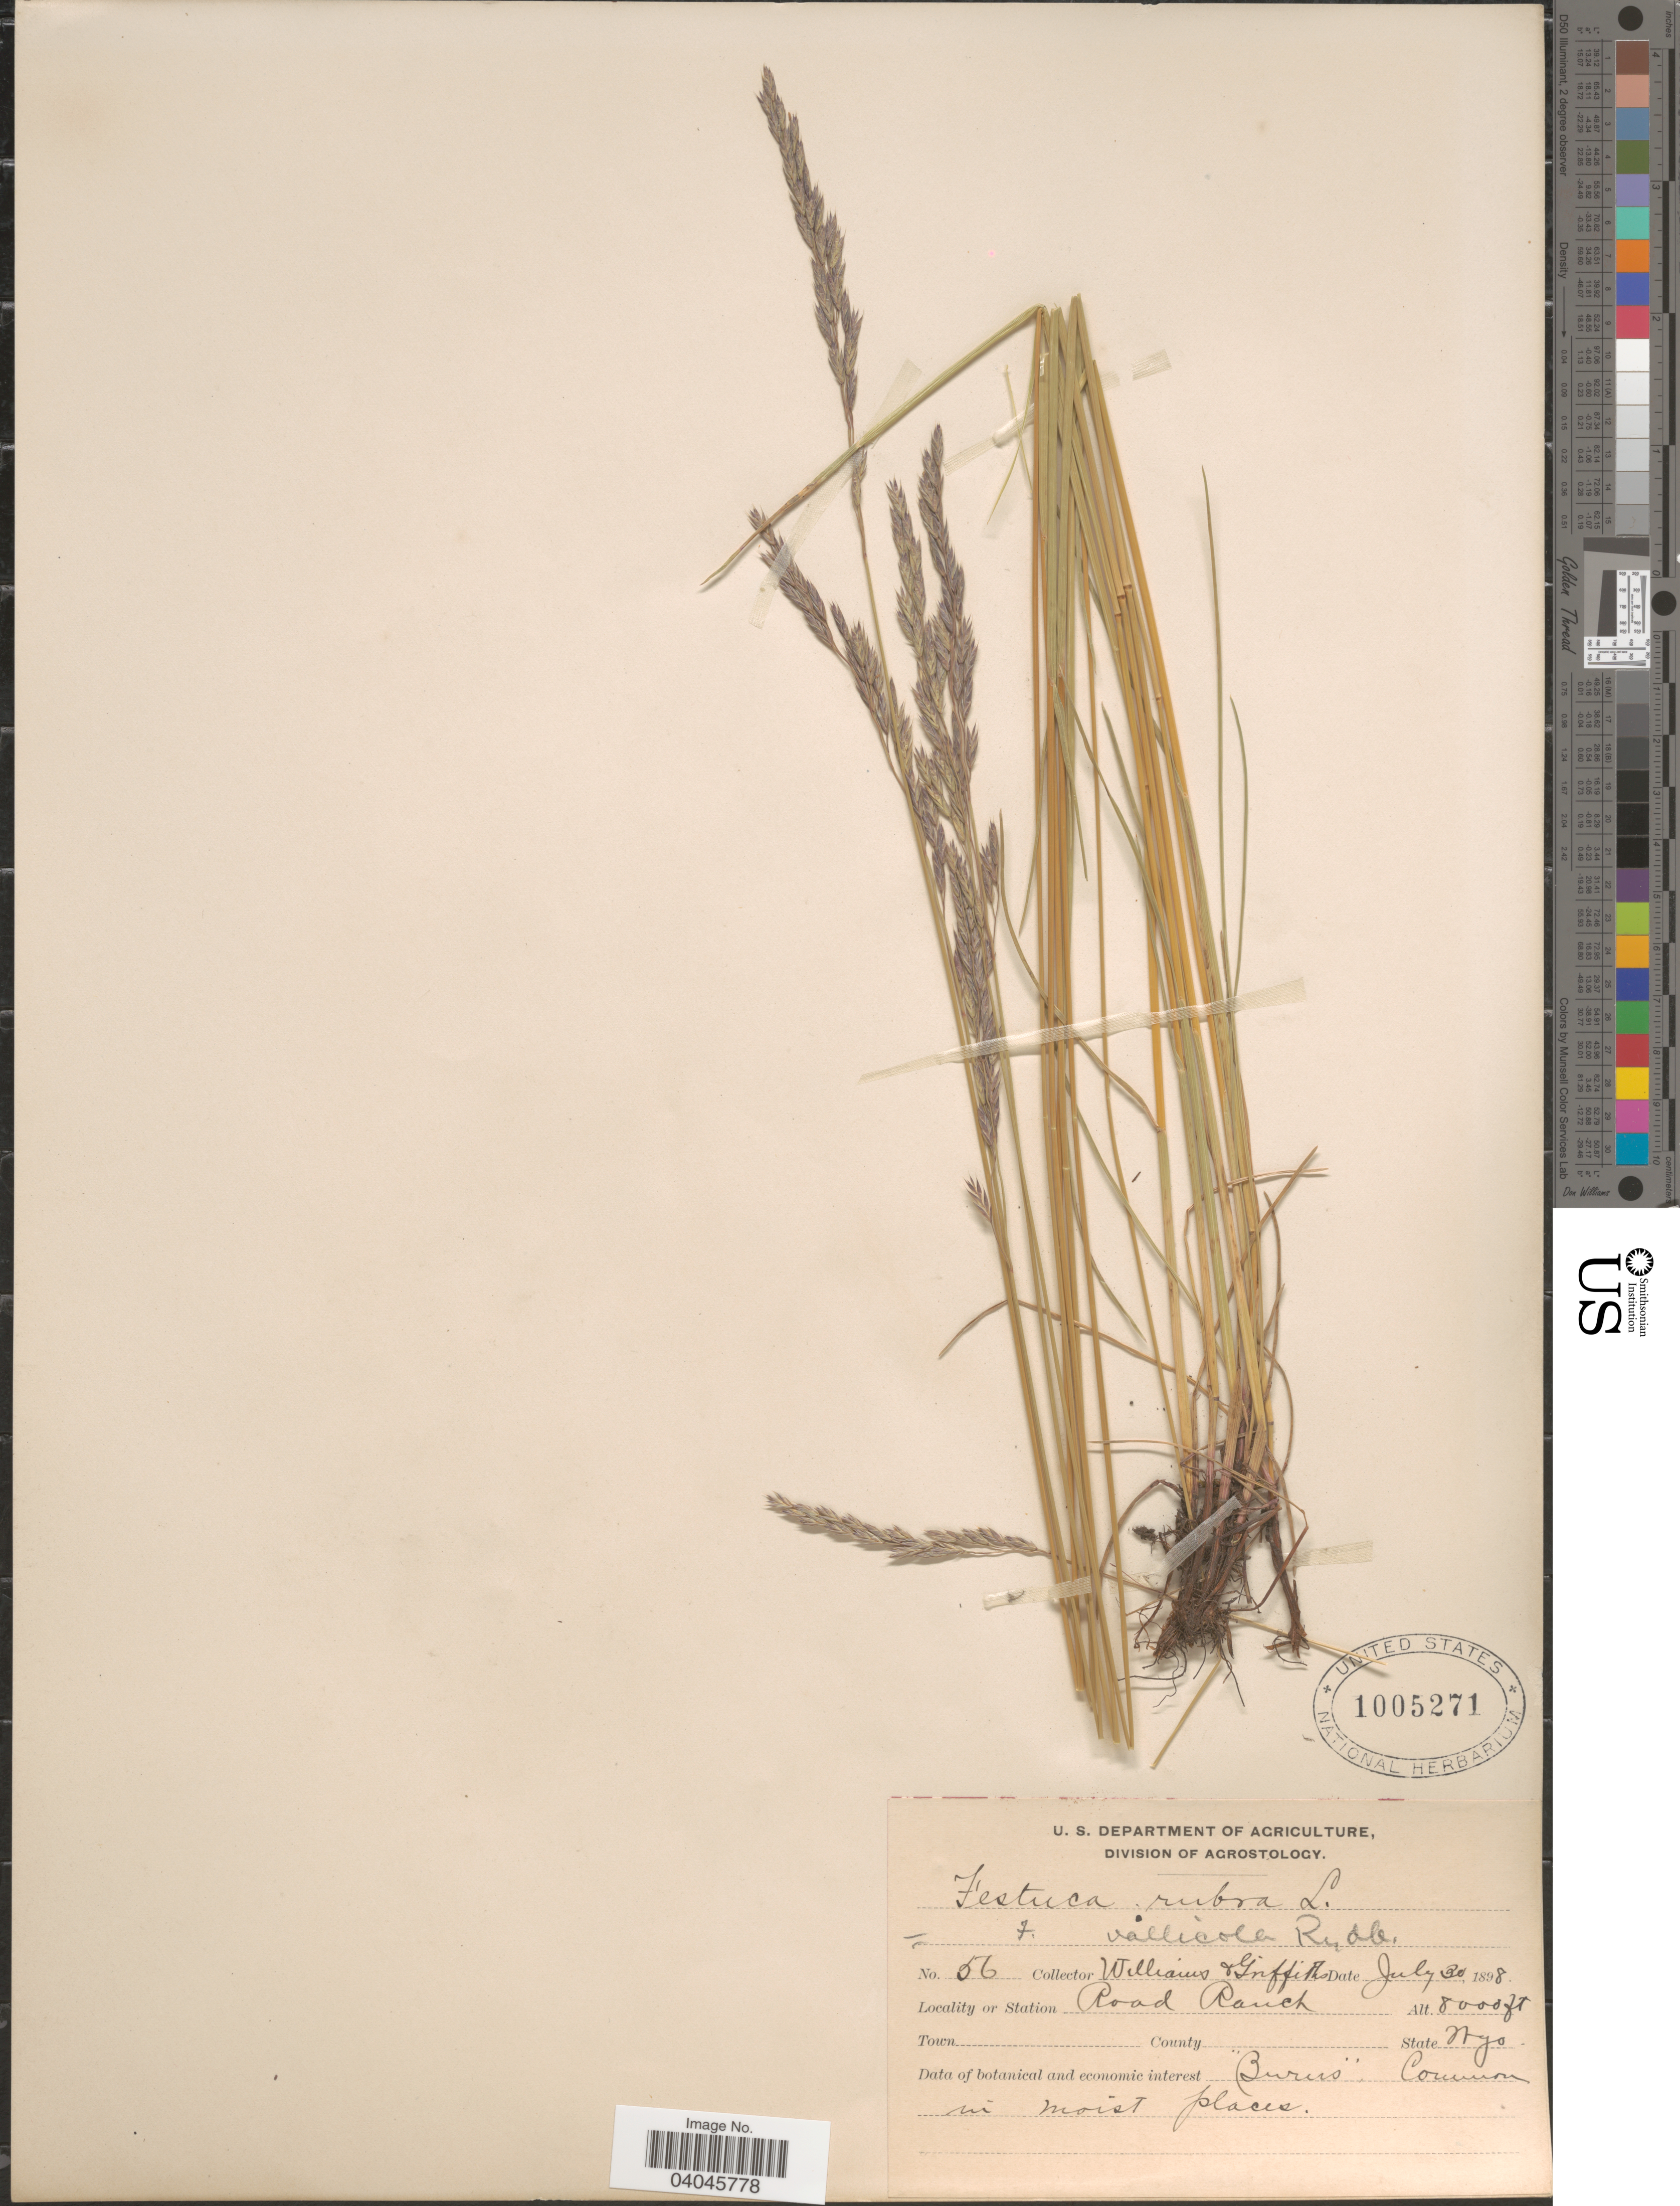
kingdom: Plantae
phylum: Tracheophyta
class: Liliopsida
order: Poales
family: Poaceae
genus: Festuca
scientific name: Festuca rubra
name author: L.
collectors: -- Williams & -- Griffiths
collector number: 56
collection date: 1898-07-30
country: United States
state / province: Wyoming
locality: Road Ranch.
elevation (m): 2438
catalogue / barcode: US 1005271